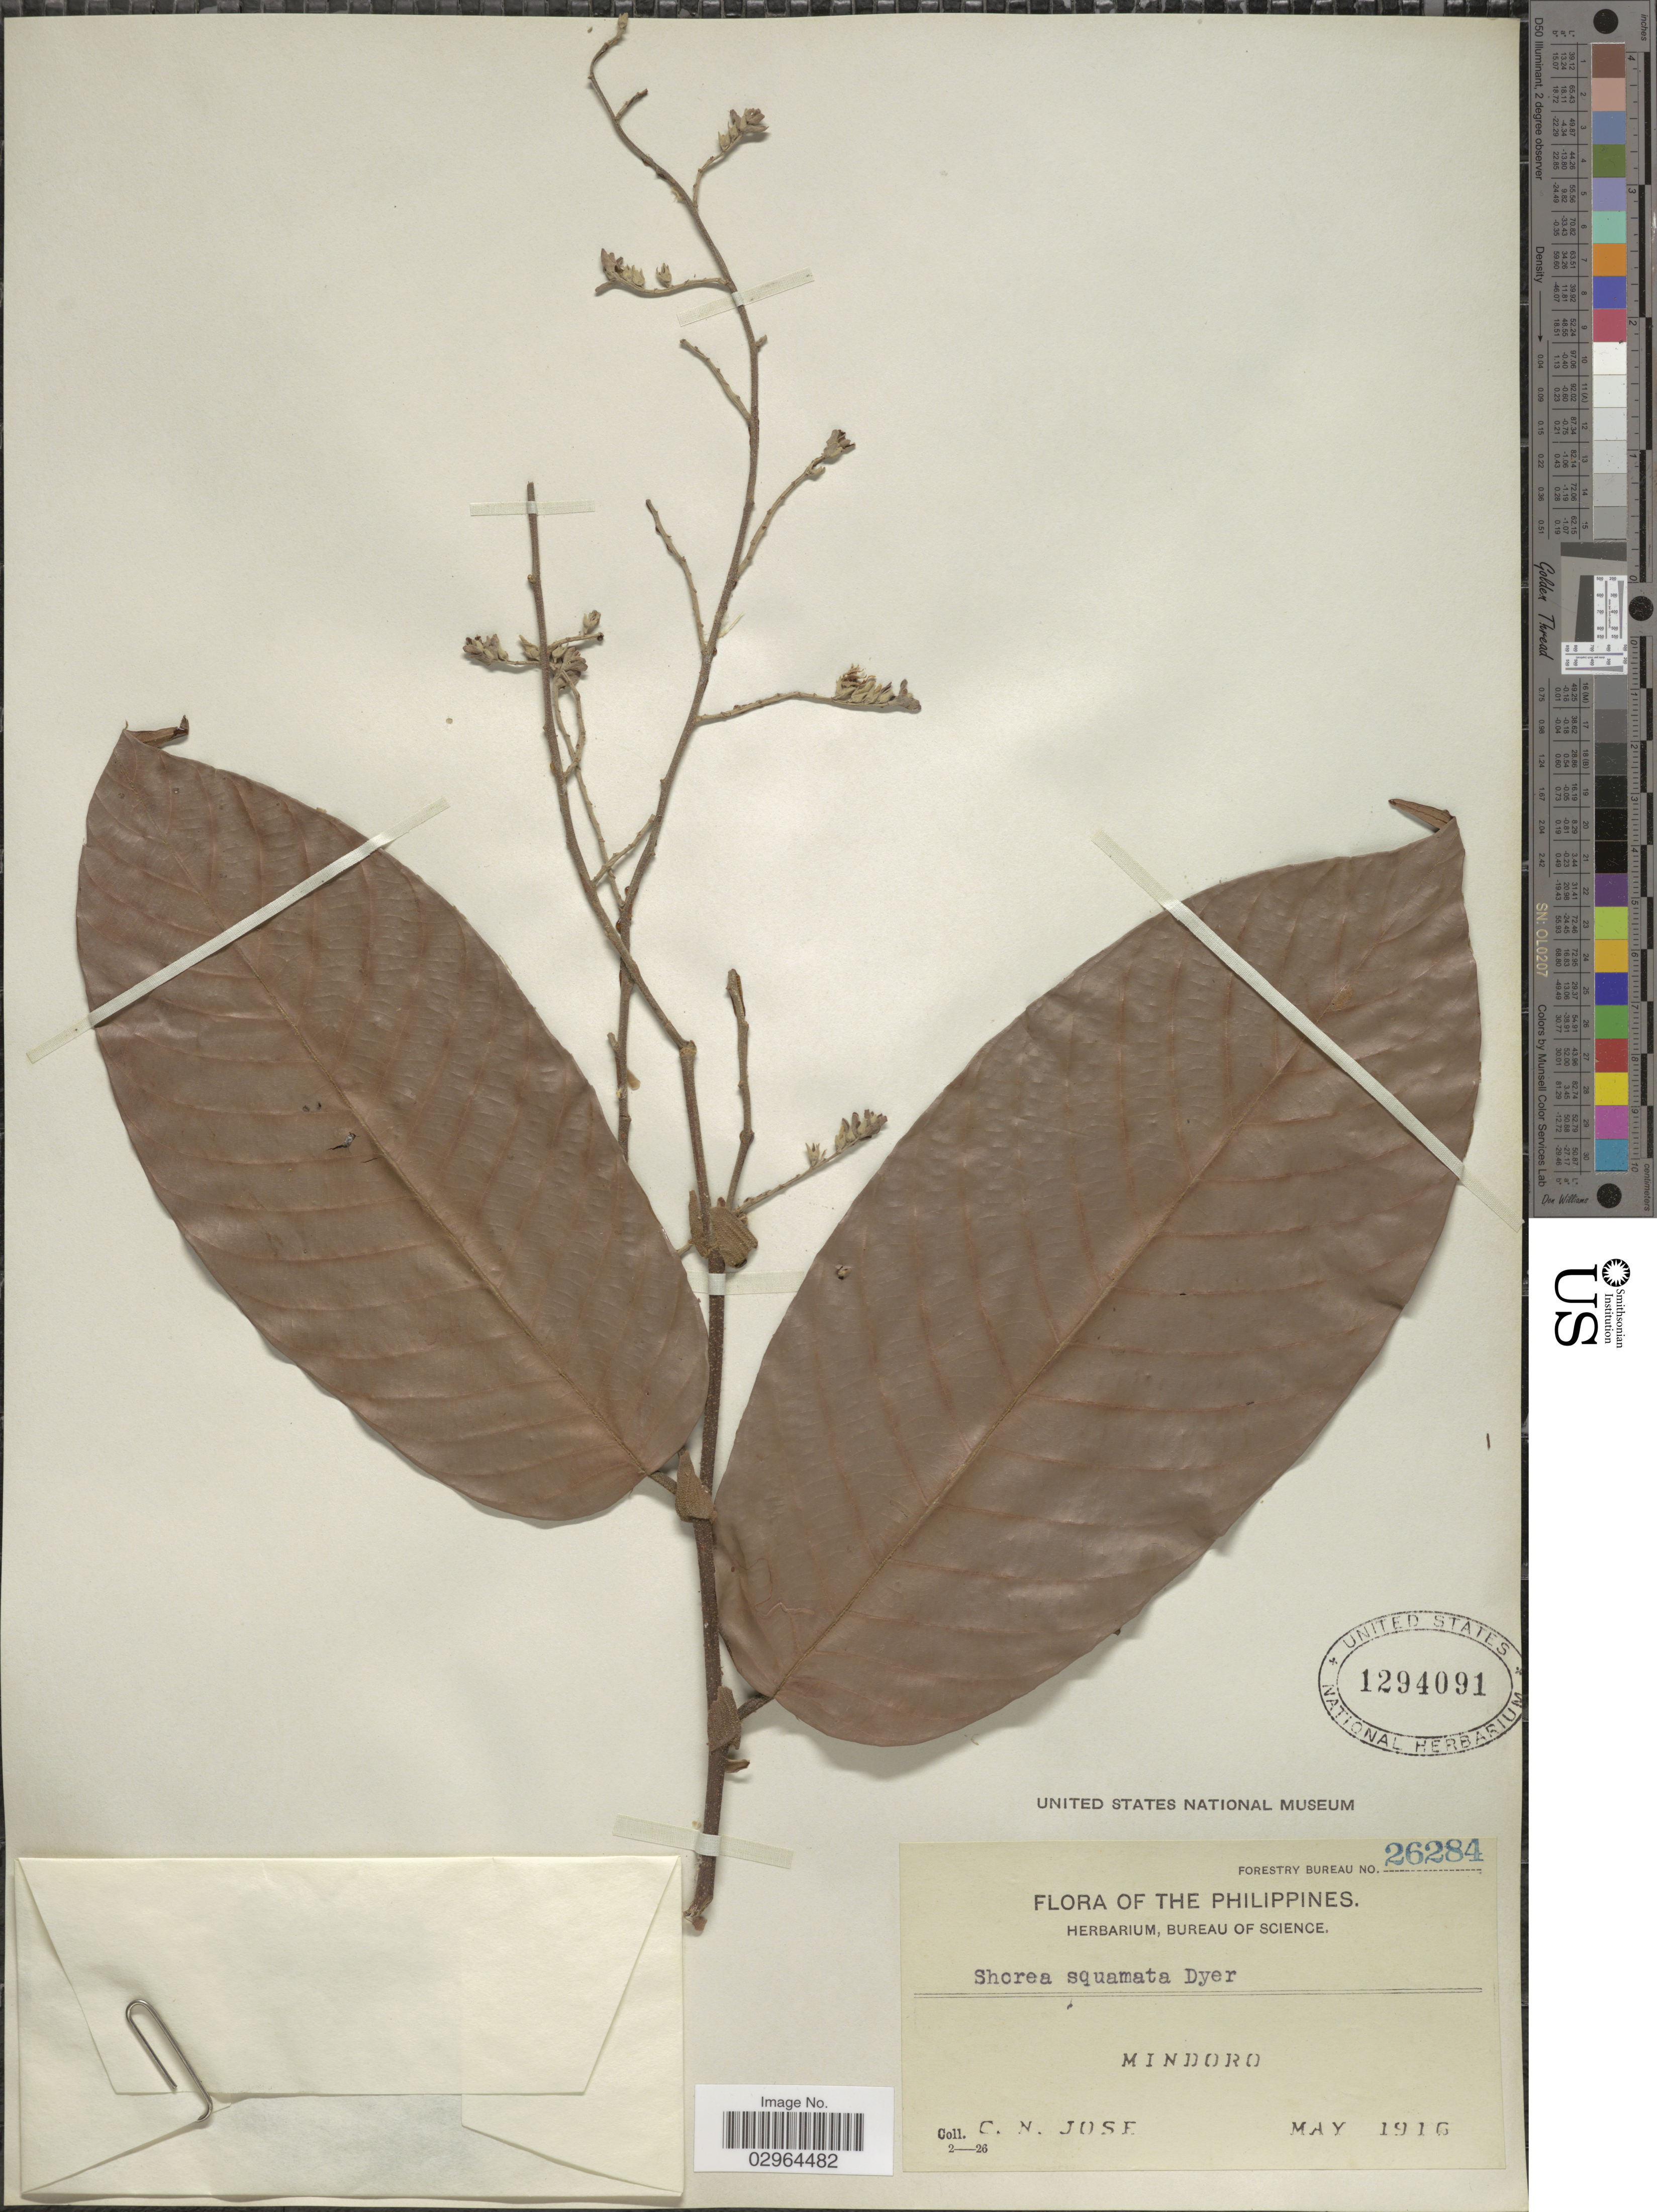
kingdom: Plantae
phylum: Tracheophyta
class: Magnoliopsida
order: Malvales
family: Dipterocarpaceae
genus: Rubroshorea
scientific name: Rubroshorea palosapis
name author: (Blanco) P.S. Ashton & J. Heck.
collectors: C. Jose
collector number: Forestry Bureau 26284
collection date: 1916-05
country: Philippines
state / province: Mimaropa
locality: Mindoro.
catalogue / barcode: US 1294091